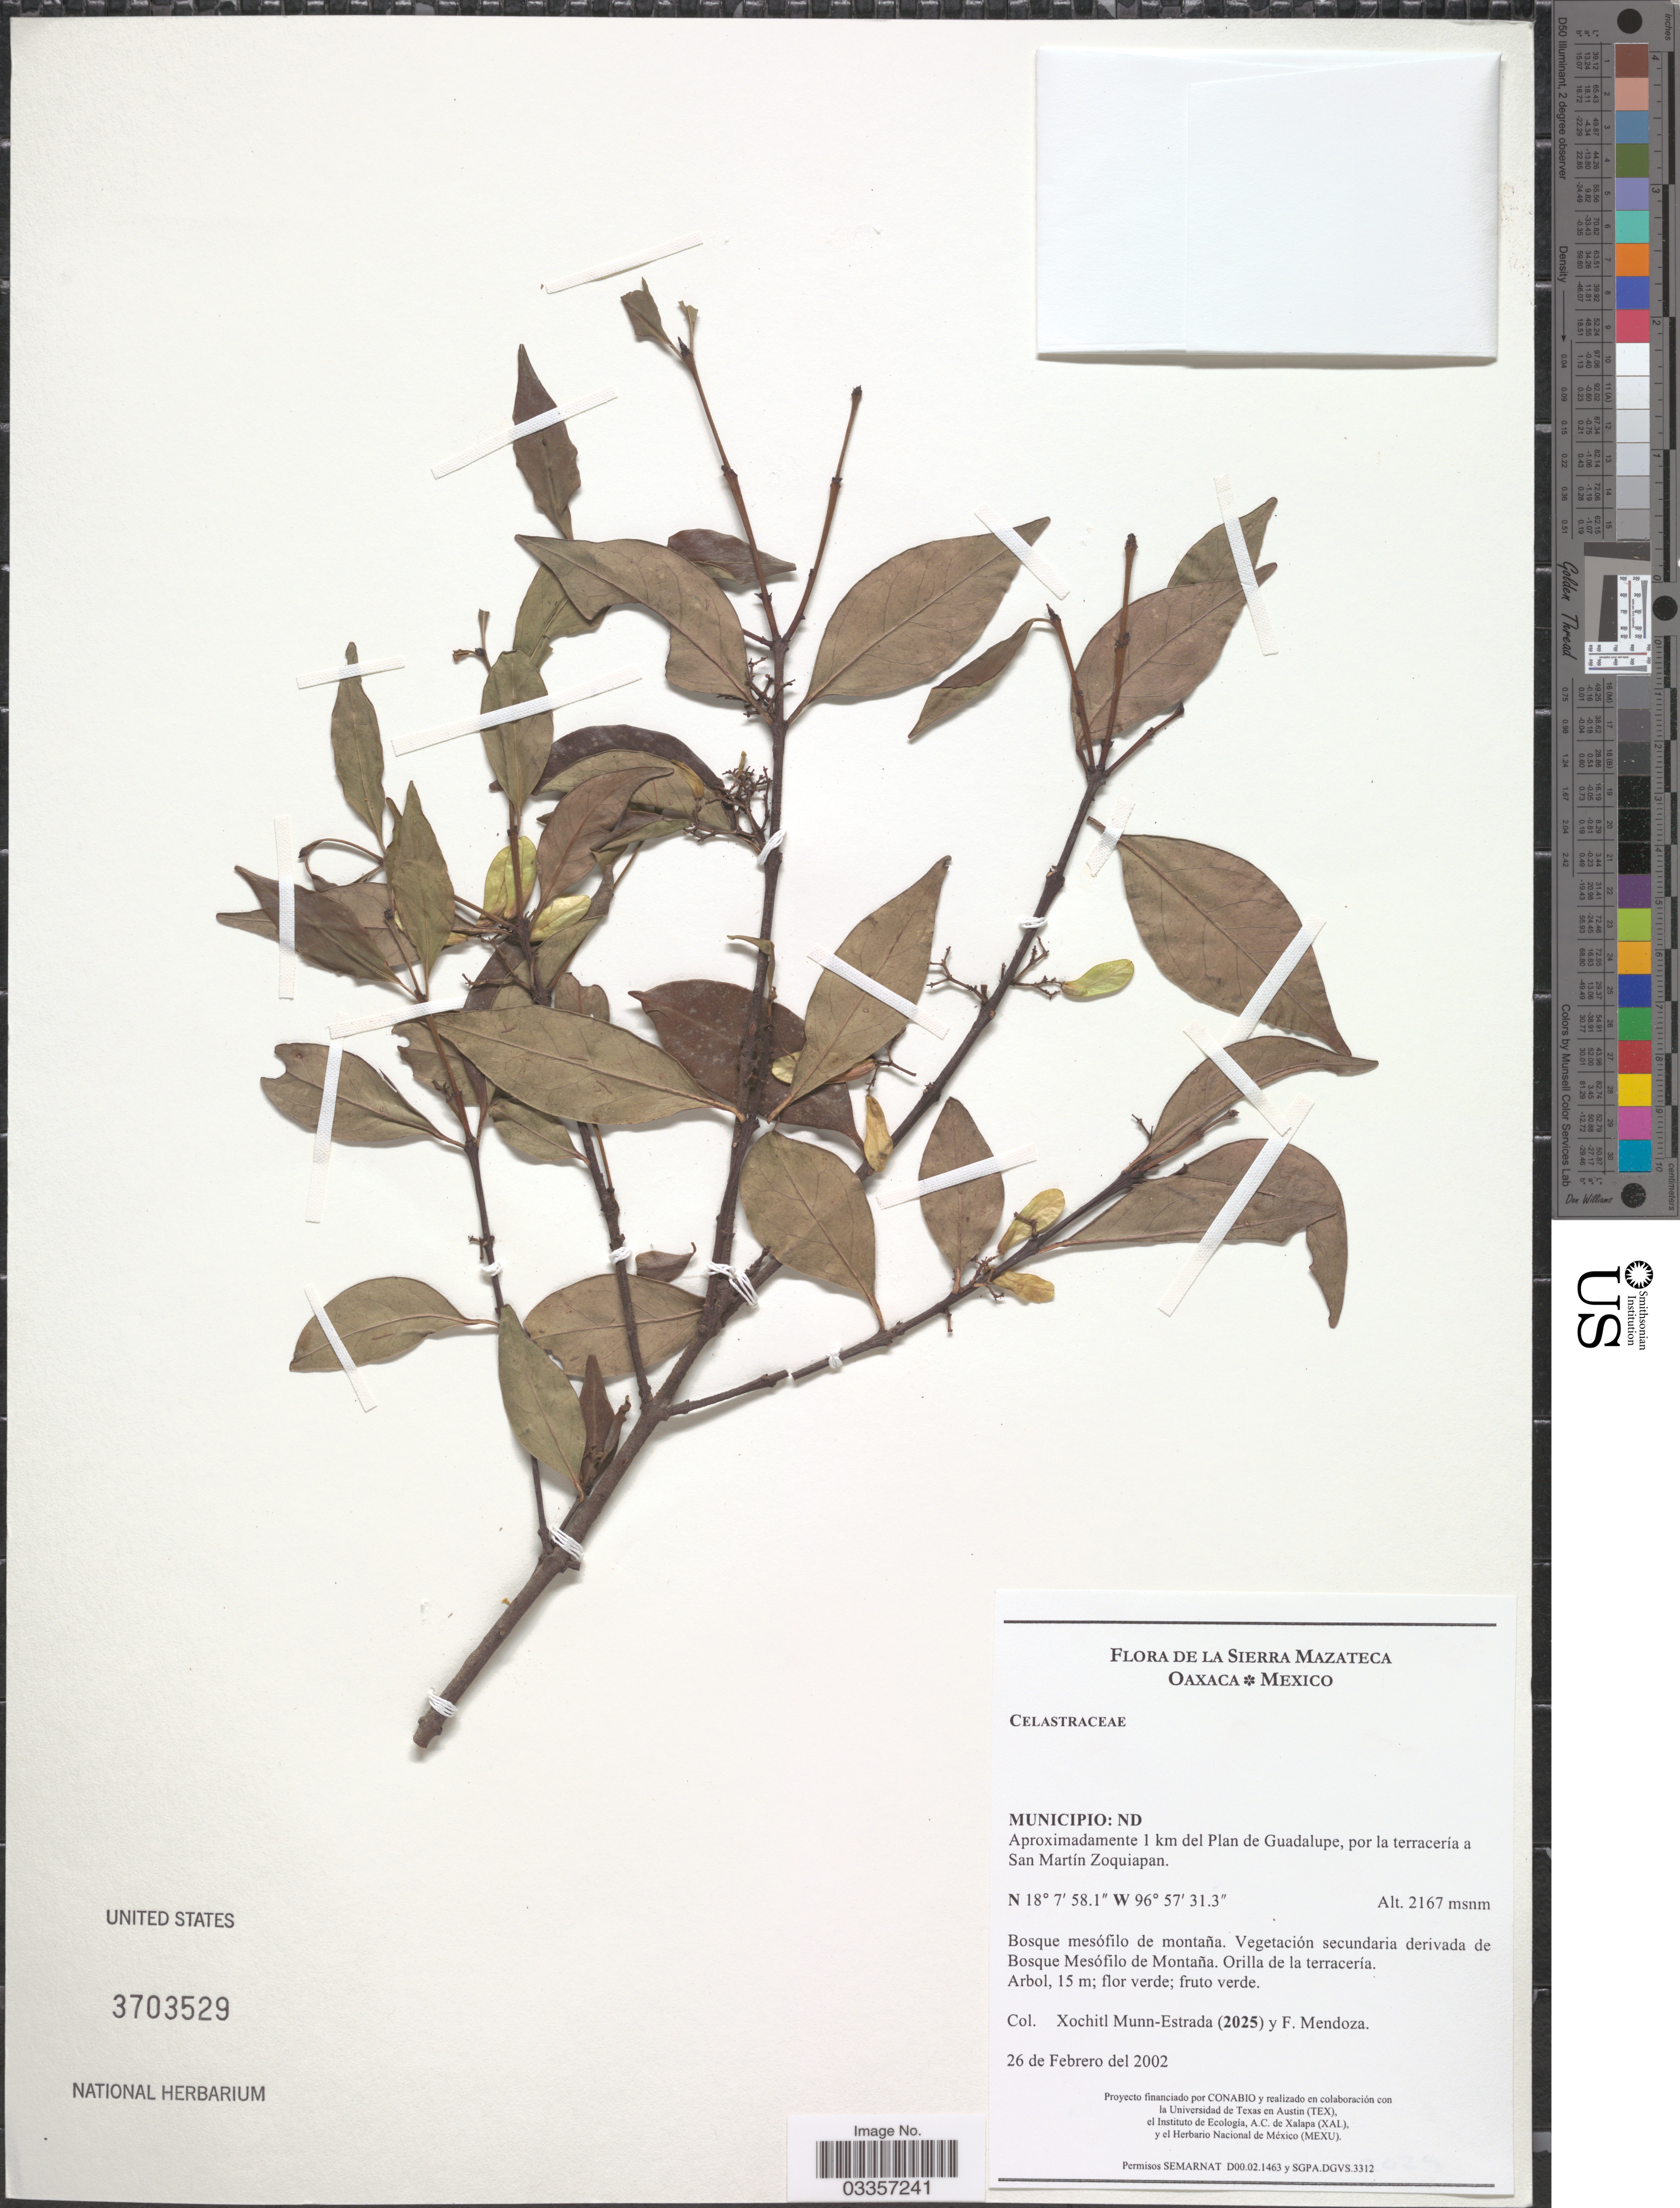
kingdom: Plantae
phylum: Tracheophyta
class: Magnoliopsida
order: Celastrales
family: Celastraceae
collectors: X. Munn-Estrada & F. Mendoza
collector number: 2025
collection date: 2002-02-26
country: Mexico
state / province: Oaxaca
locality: La Sierra Mazateca. Municipio: ND. Aproximadamente 1 km del Plan de Guadalupe, por la terracería a San Martín Zoquiapan.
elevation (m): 2167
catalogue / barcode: US 3703529